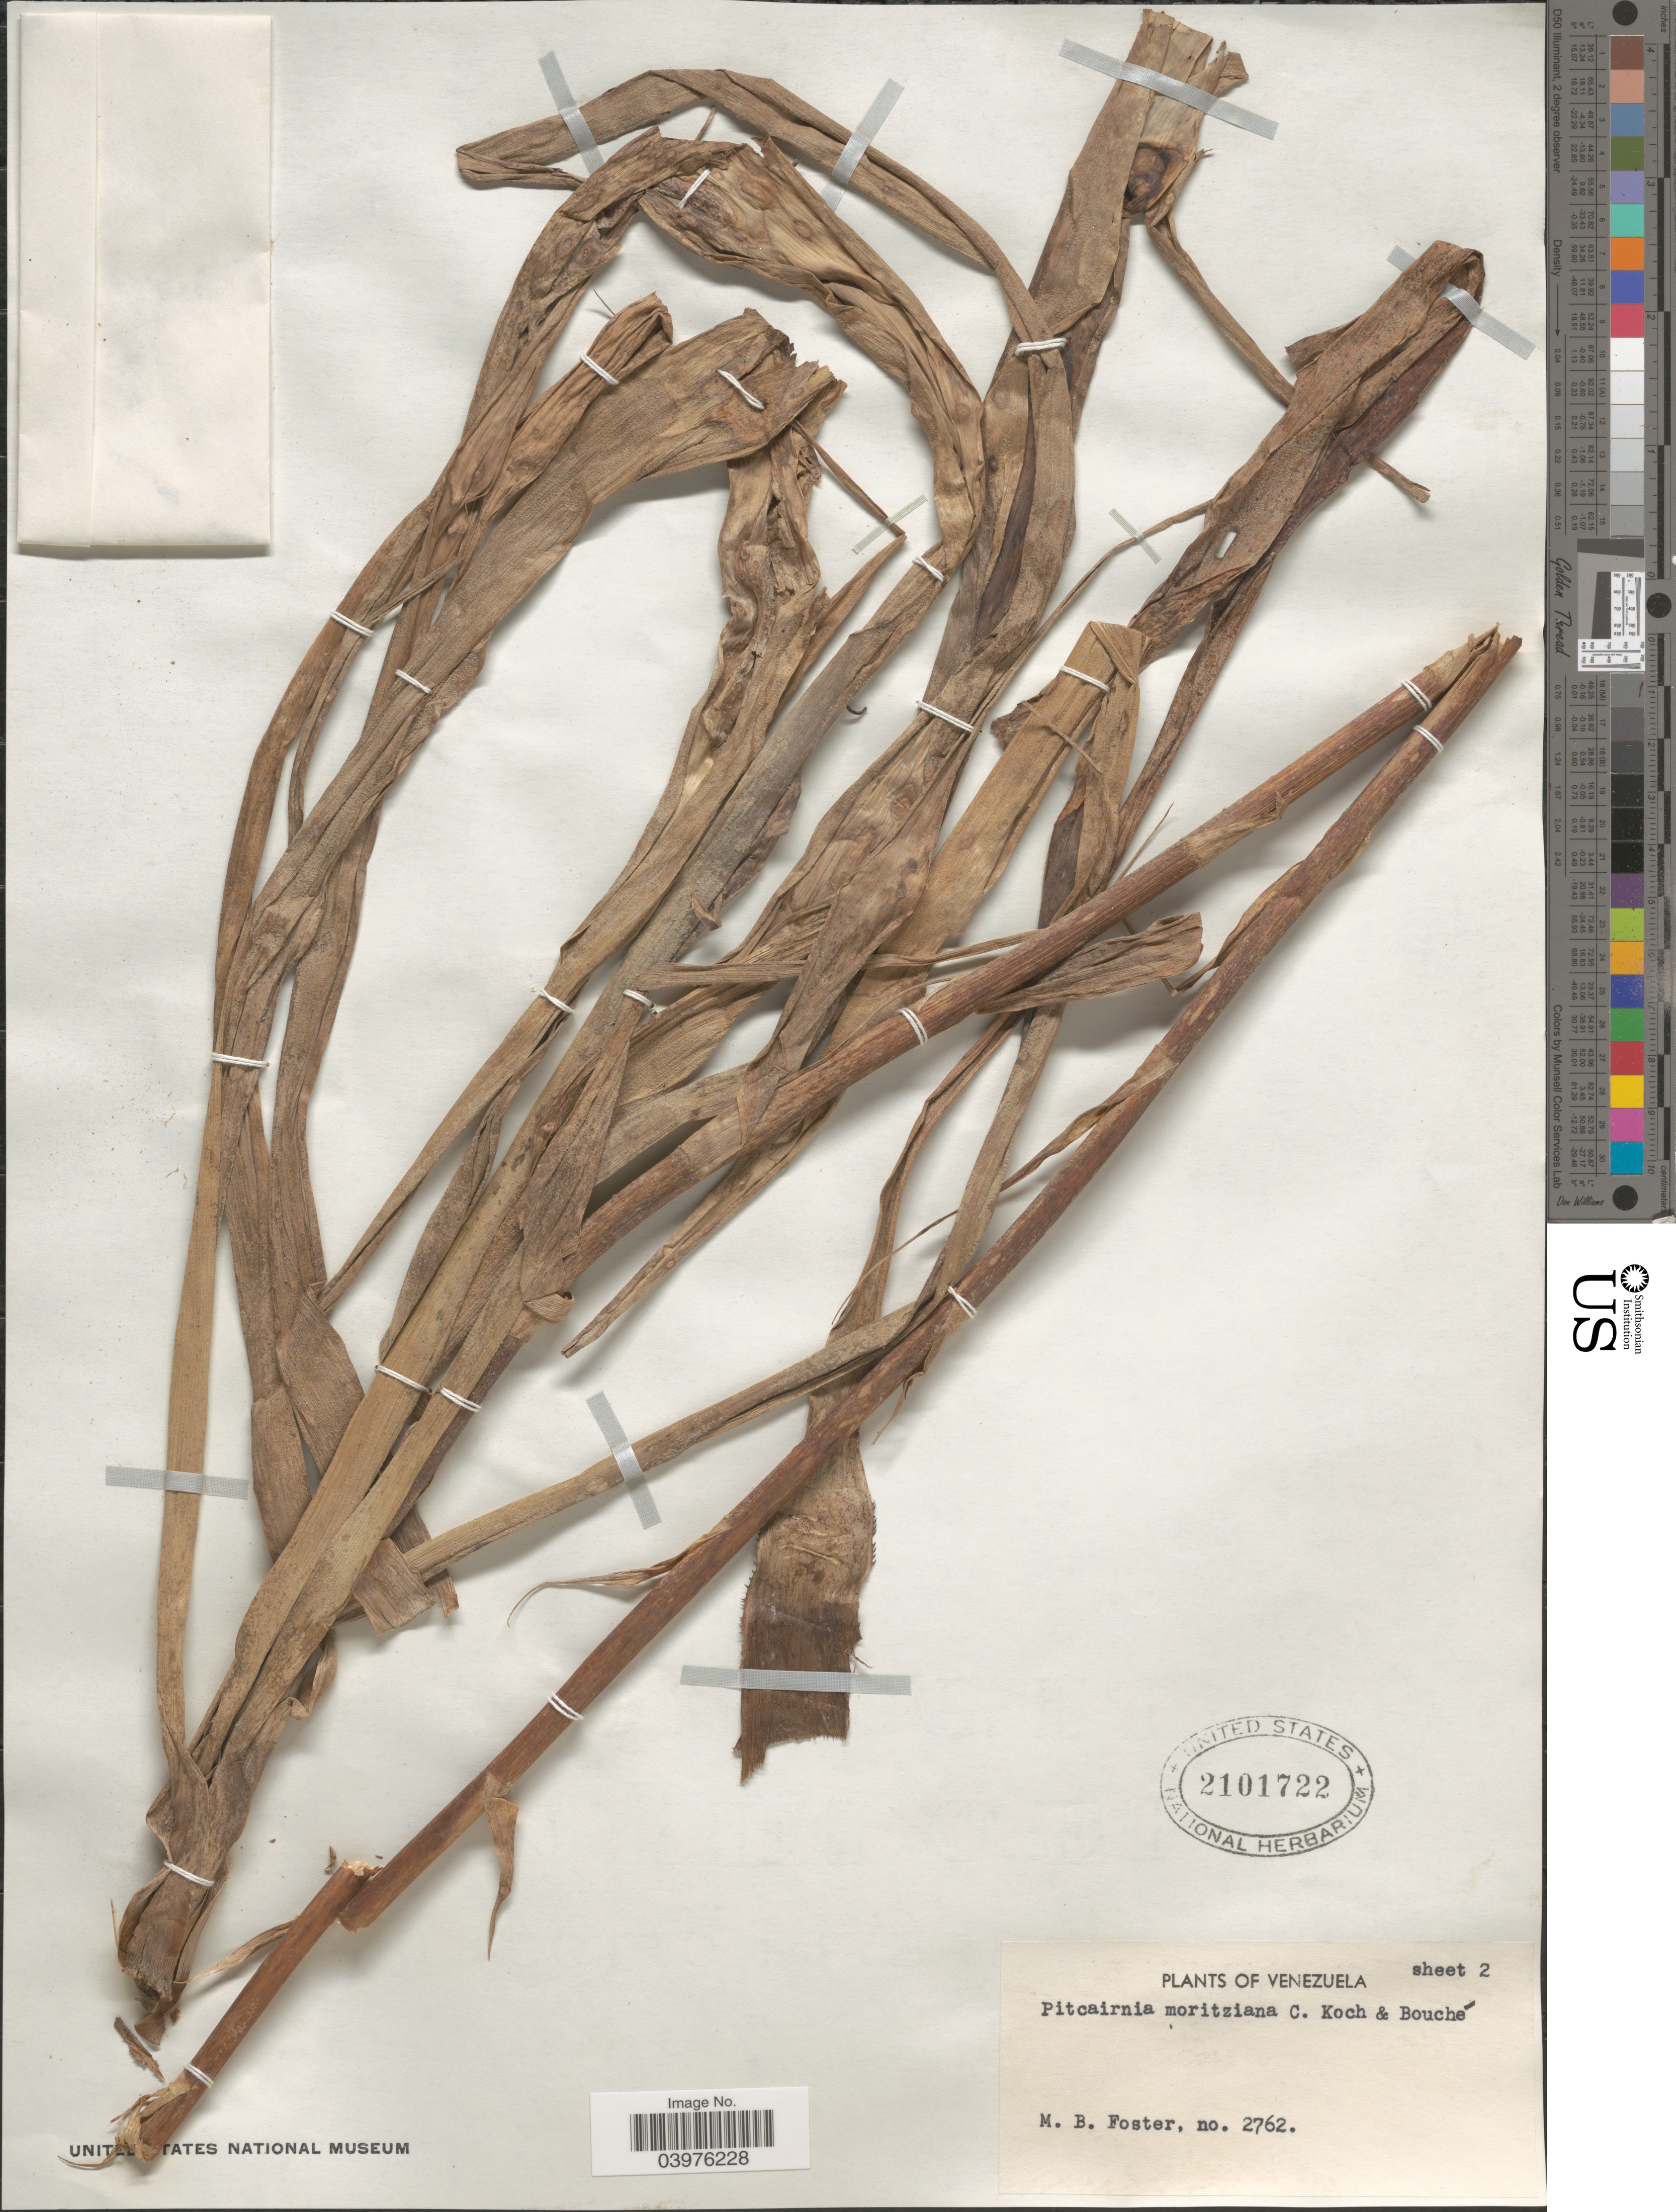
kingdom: Plantae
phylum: Tracheophyta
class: Liliopsida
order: Poales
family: Bromeliaceae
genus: Pitcairnia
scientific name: Pitcairnia moritziana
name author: K. Koch & C.D. Bouché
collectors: M. B. Foster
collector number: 2762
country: Venezuela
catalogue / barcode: US 2101722